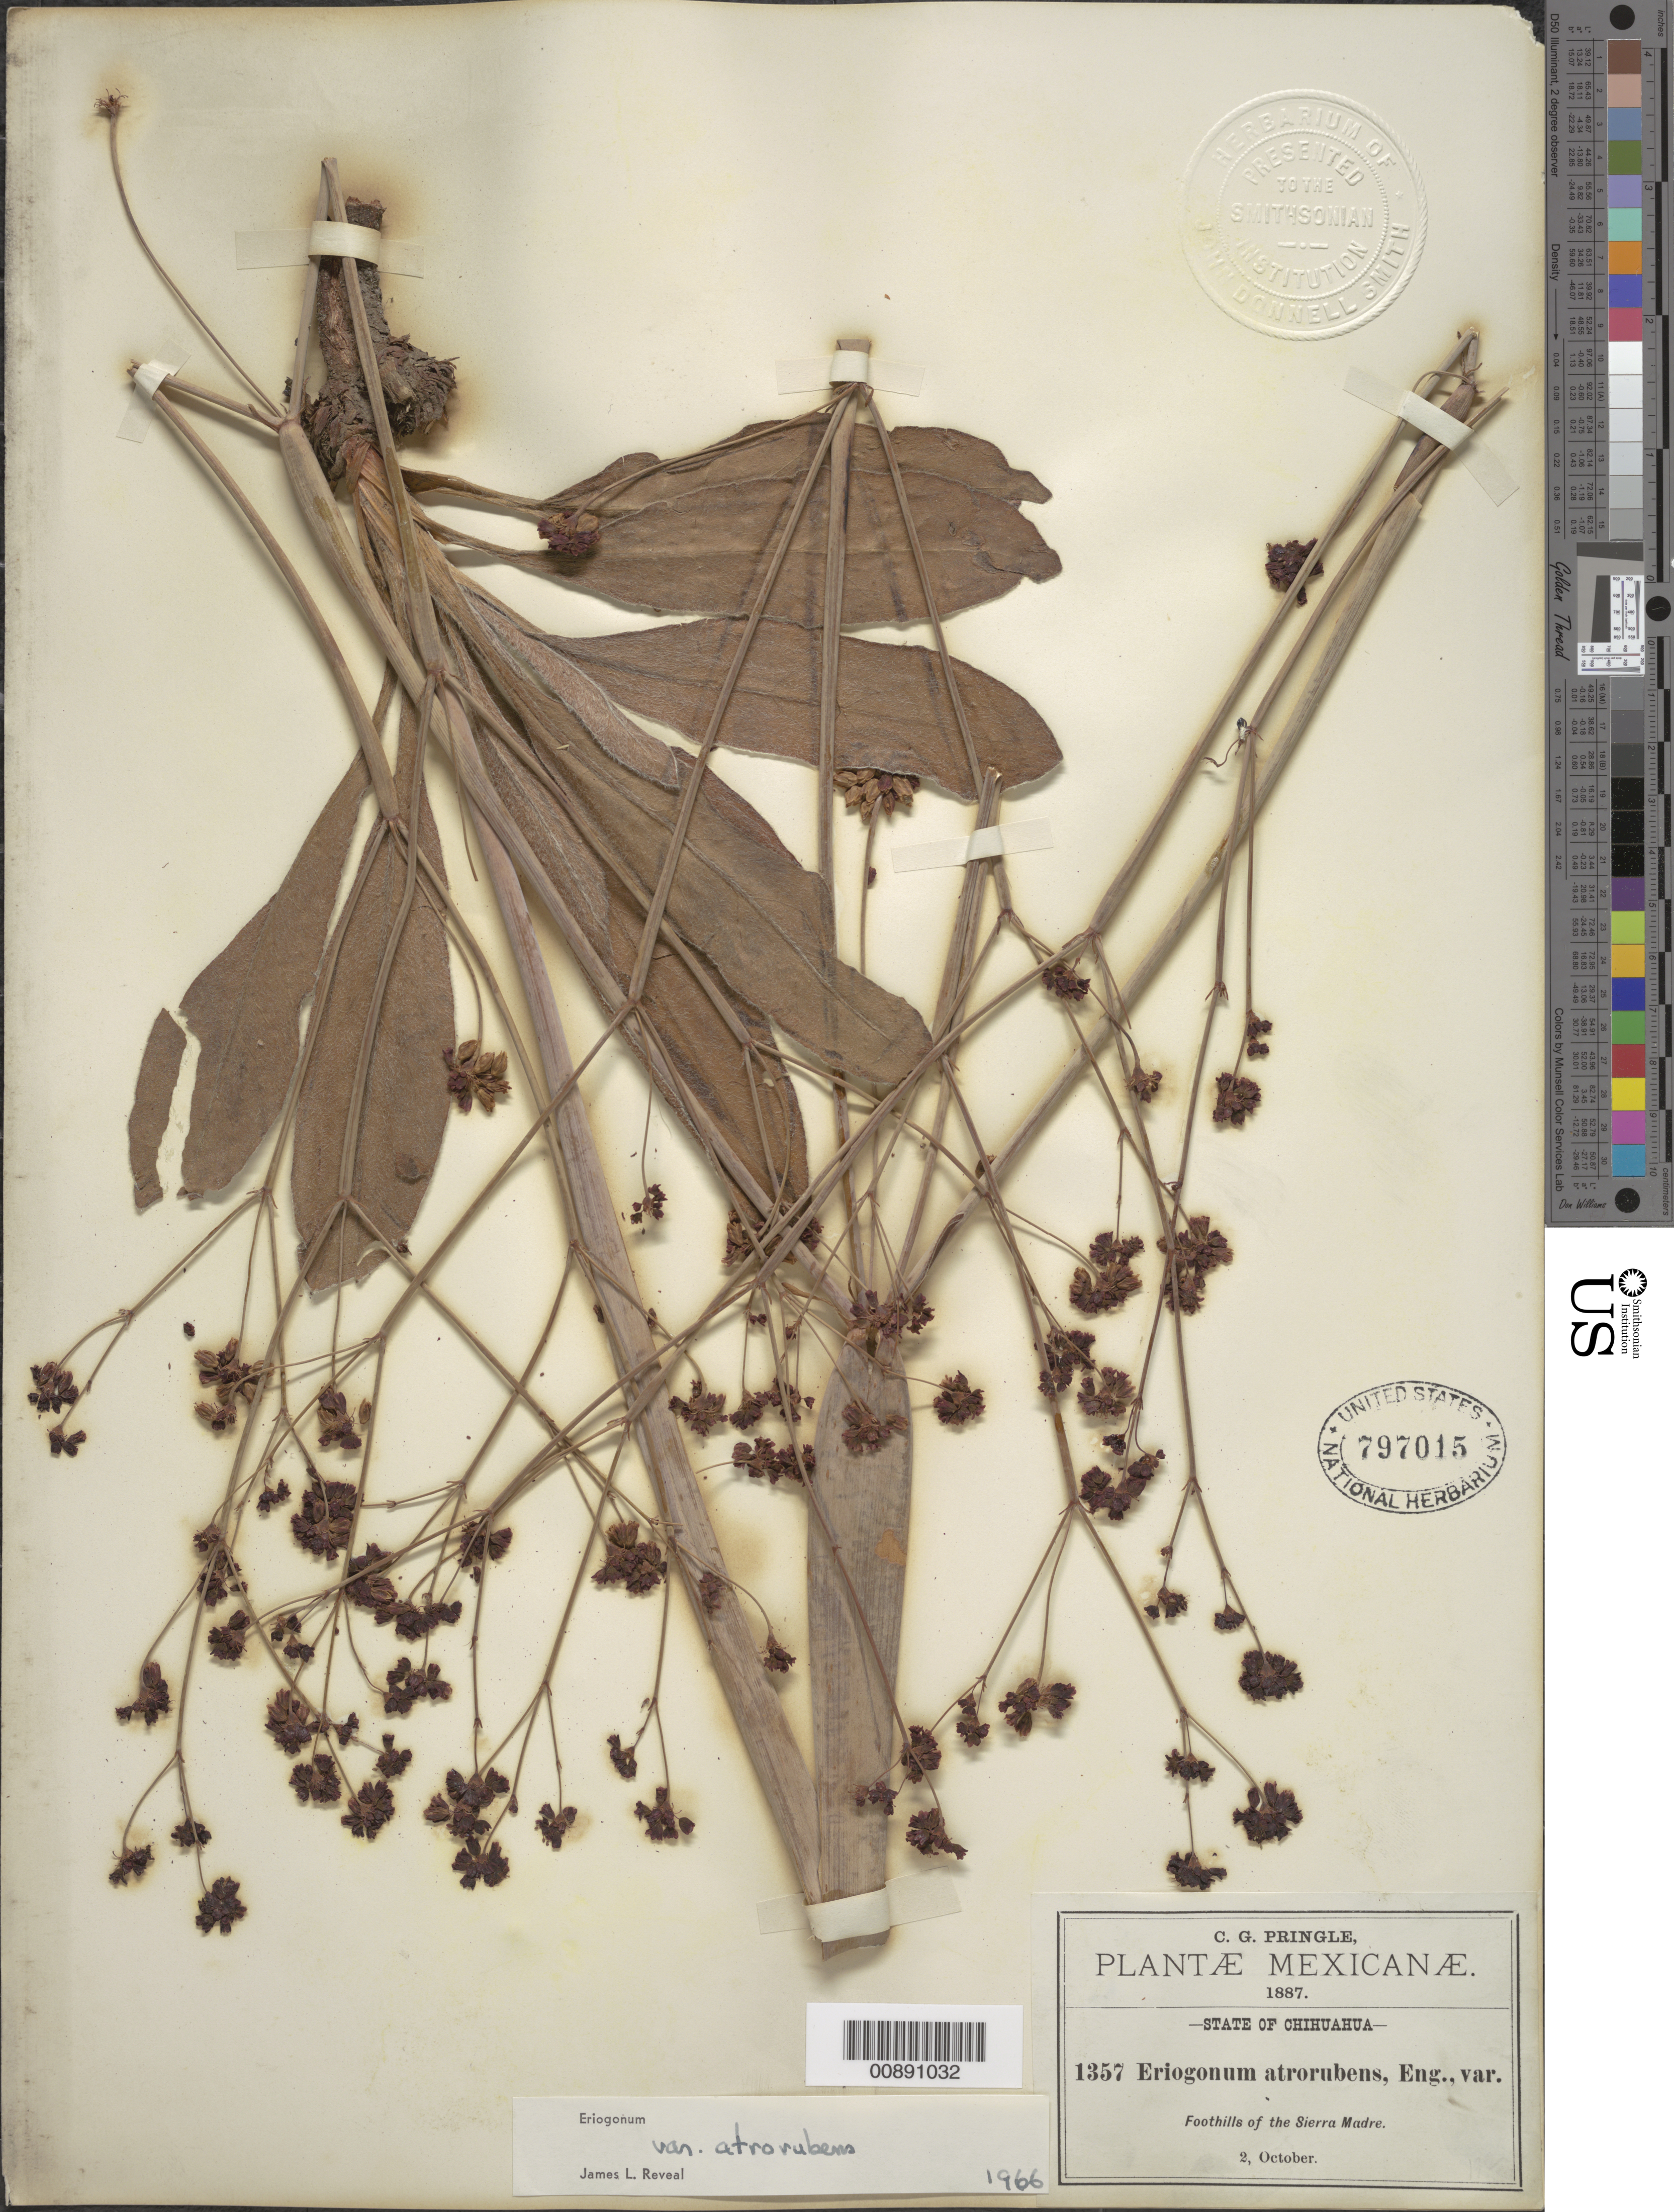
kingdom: Plantae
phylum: Tracheophyta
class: Magnoliopsida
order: Caryophyllales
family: Polygonaceae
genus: Eriogonum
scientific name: Eriogonum atrorubens var. atrorubens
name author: Engelm.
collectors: C. G. Pringle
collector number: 1357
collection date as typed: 02 Oct 1887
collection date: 1887-10-02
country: Mexico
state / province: Chihuahua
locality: Foothills of the Sierra Madre, Chihuahua.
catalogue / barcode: US 797015